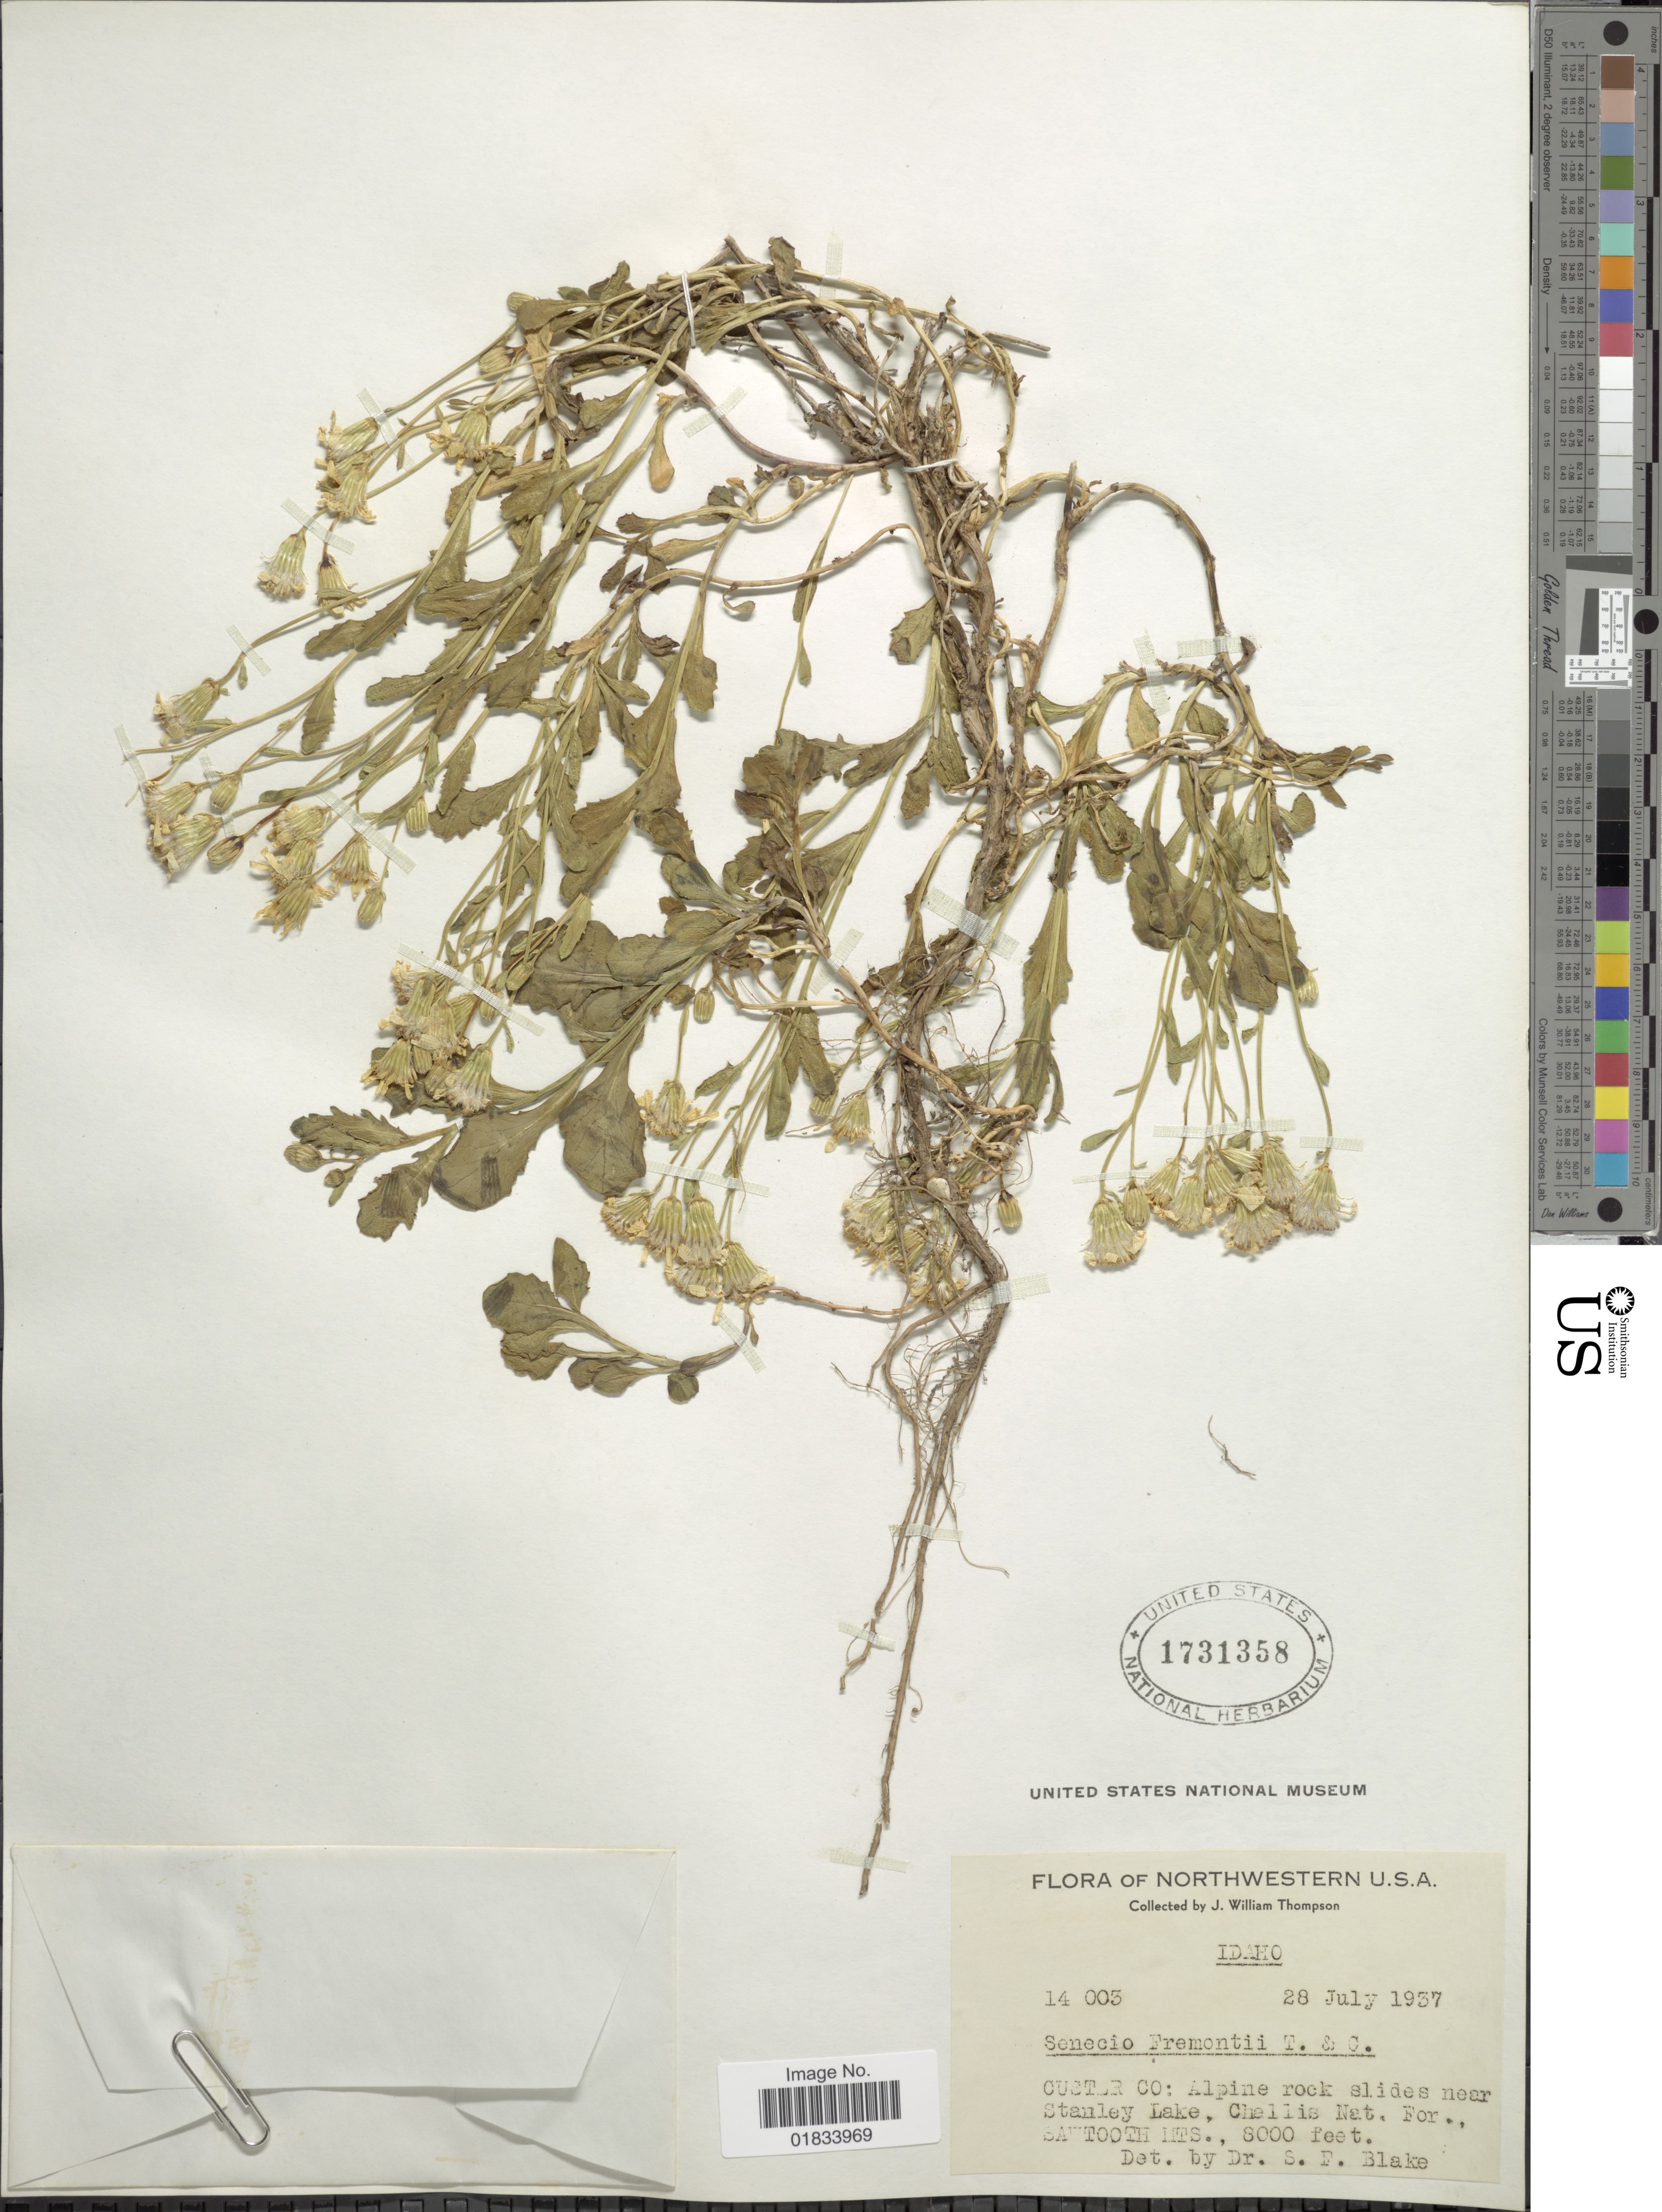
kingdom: Plantae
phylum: Tracheophyta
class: Magnoliopsida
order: Asterales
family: Asteraceae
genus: Senecio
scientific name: Senecio fremontii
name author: Torr. & A. Gray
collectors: J. W. Thompson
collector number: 14003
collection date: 1937-07-28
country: United States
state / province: Idaho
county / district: Custer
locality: Alpine rock slides near Stanley Lake, Chellis Nat. For. Sawtooth Mts.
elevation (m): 2438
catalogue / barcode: US 1731358